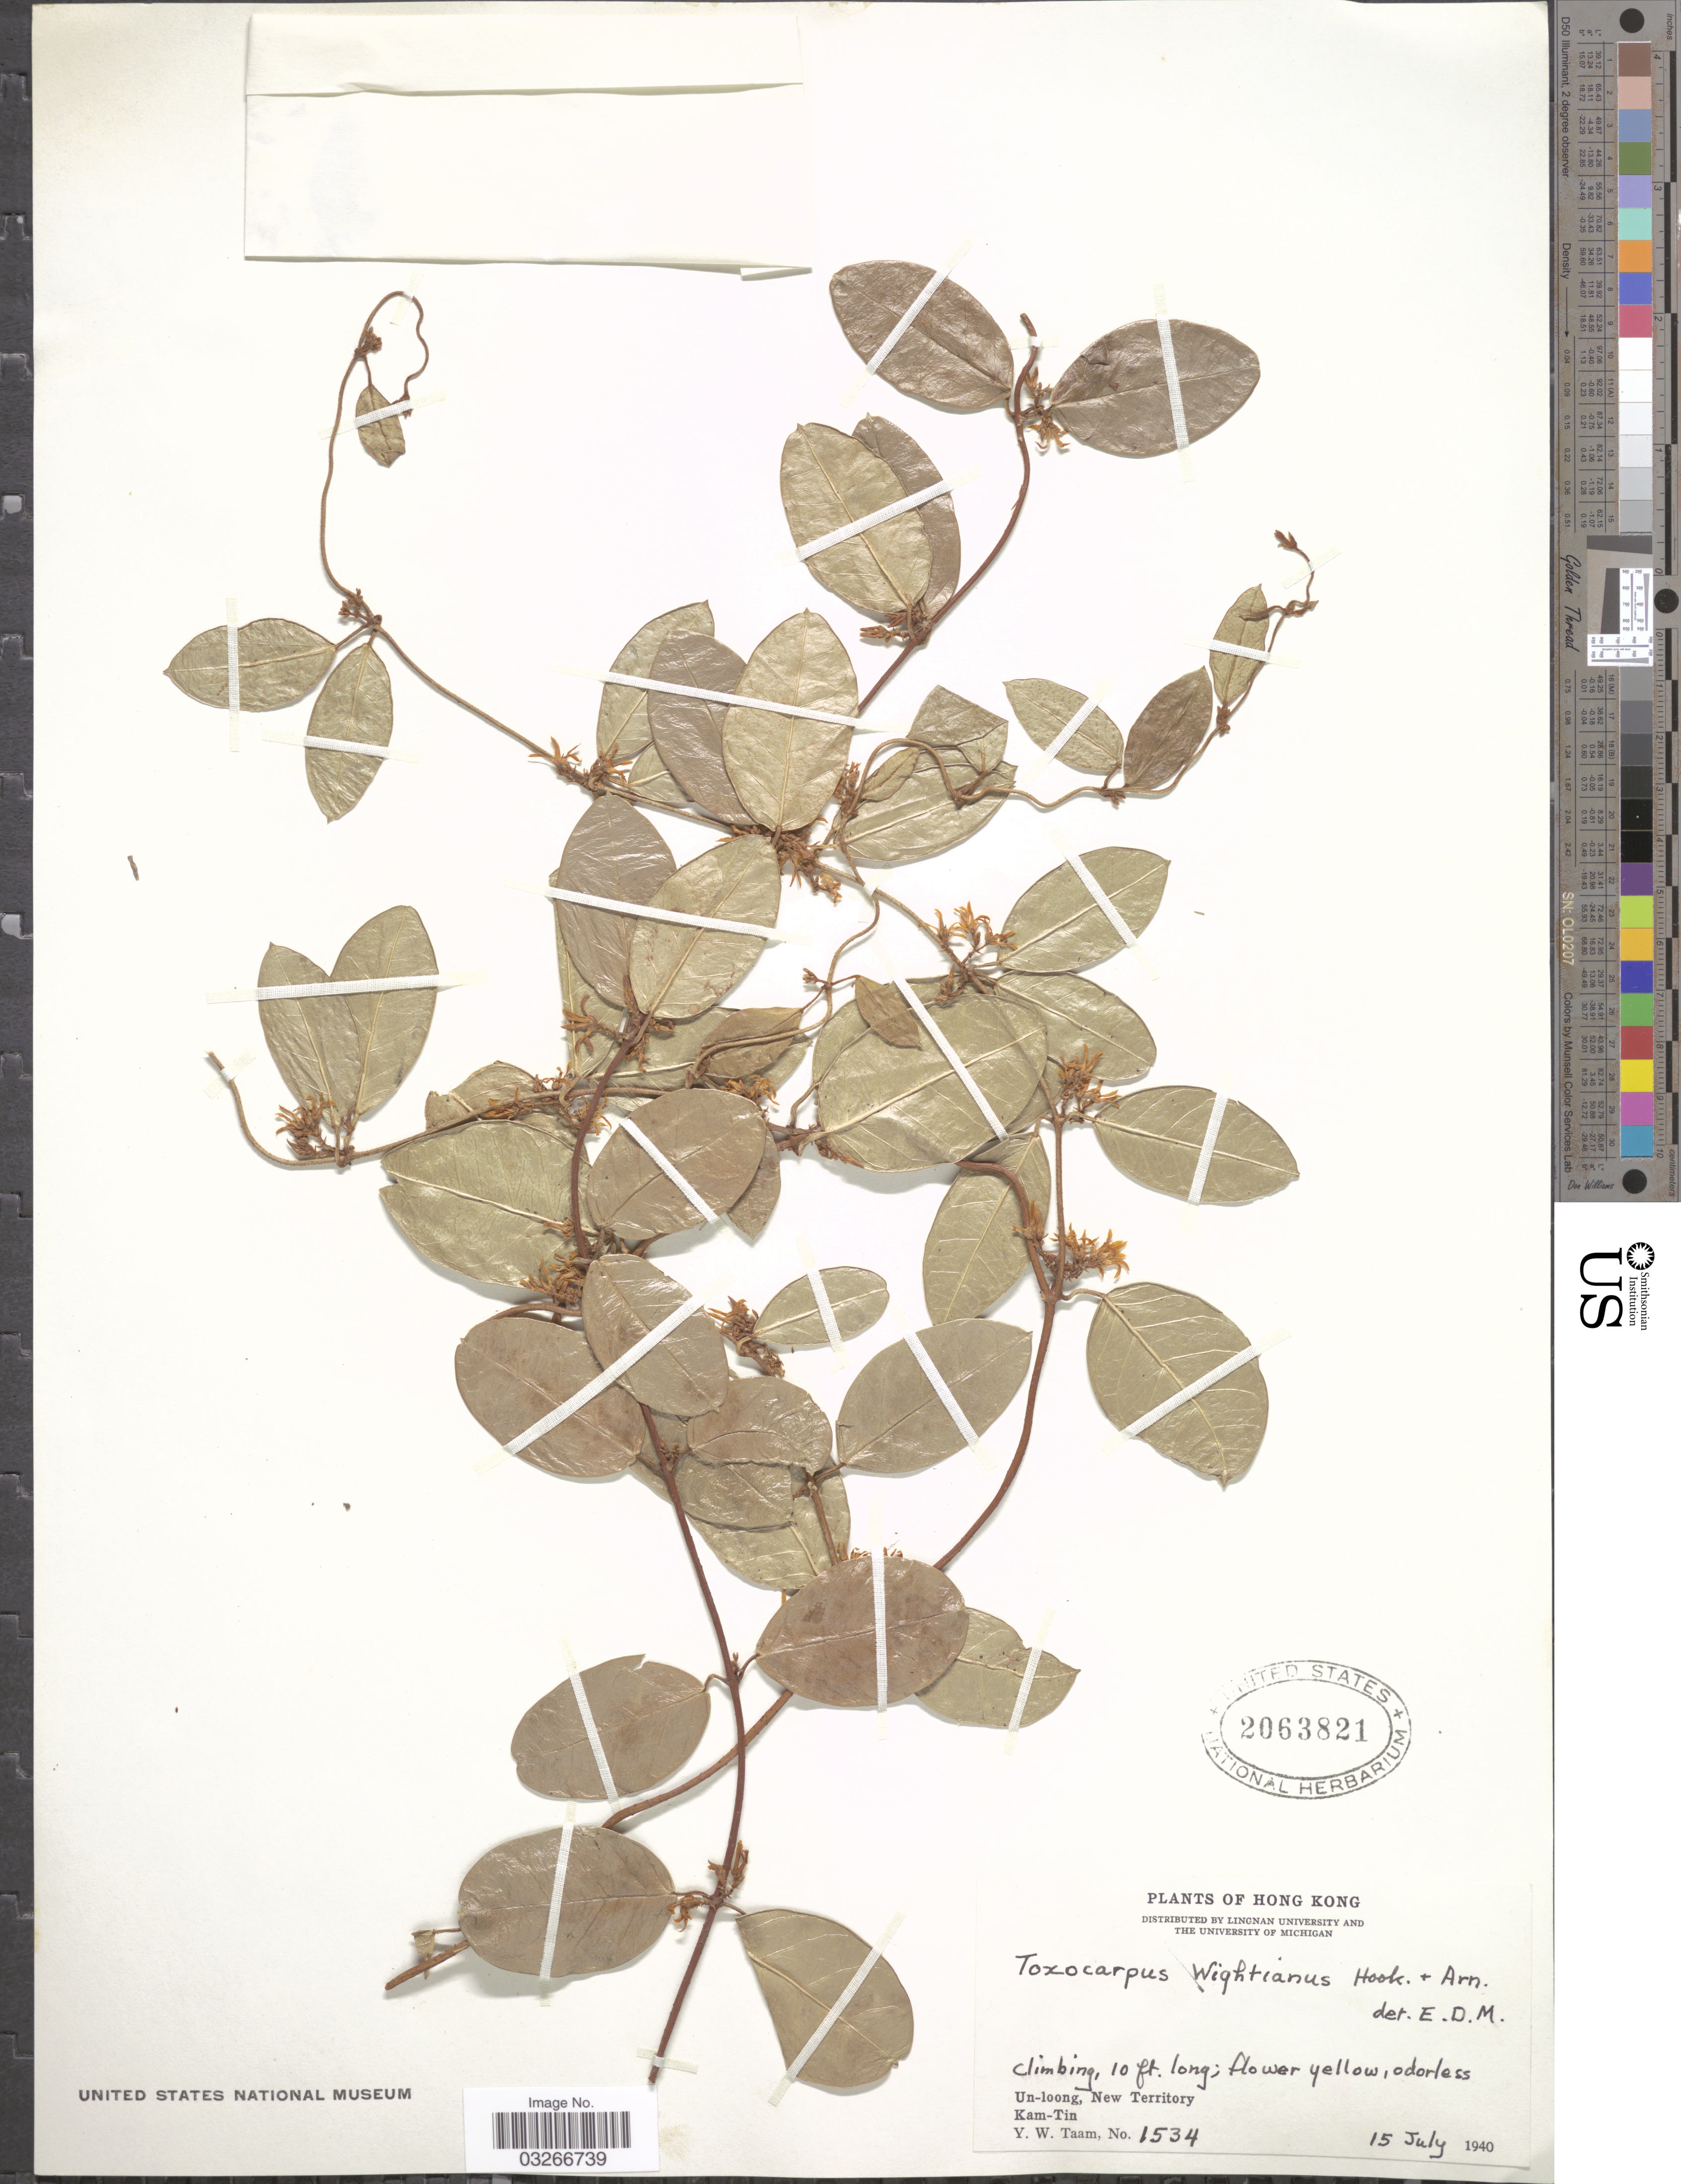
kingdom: Plantae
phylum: Tracheophyta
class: Magnoliopsida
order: Gentianales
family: Apocynaceae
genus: Toxocarpus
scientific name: Toxocarpus wightianus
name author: Hook. & Arn.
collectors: Y. W. Taam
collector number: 1534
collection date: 1940-07-15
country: China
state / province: Hong Kong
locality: Un-loong, New Territory, Kam-Tin.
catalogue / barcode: US 2063821